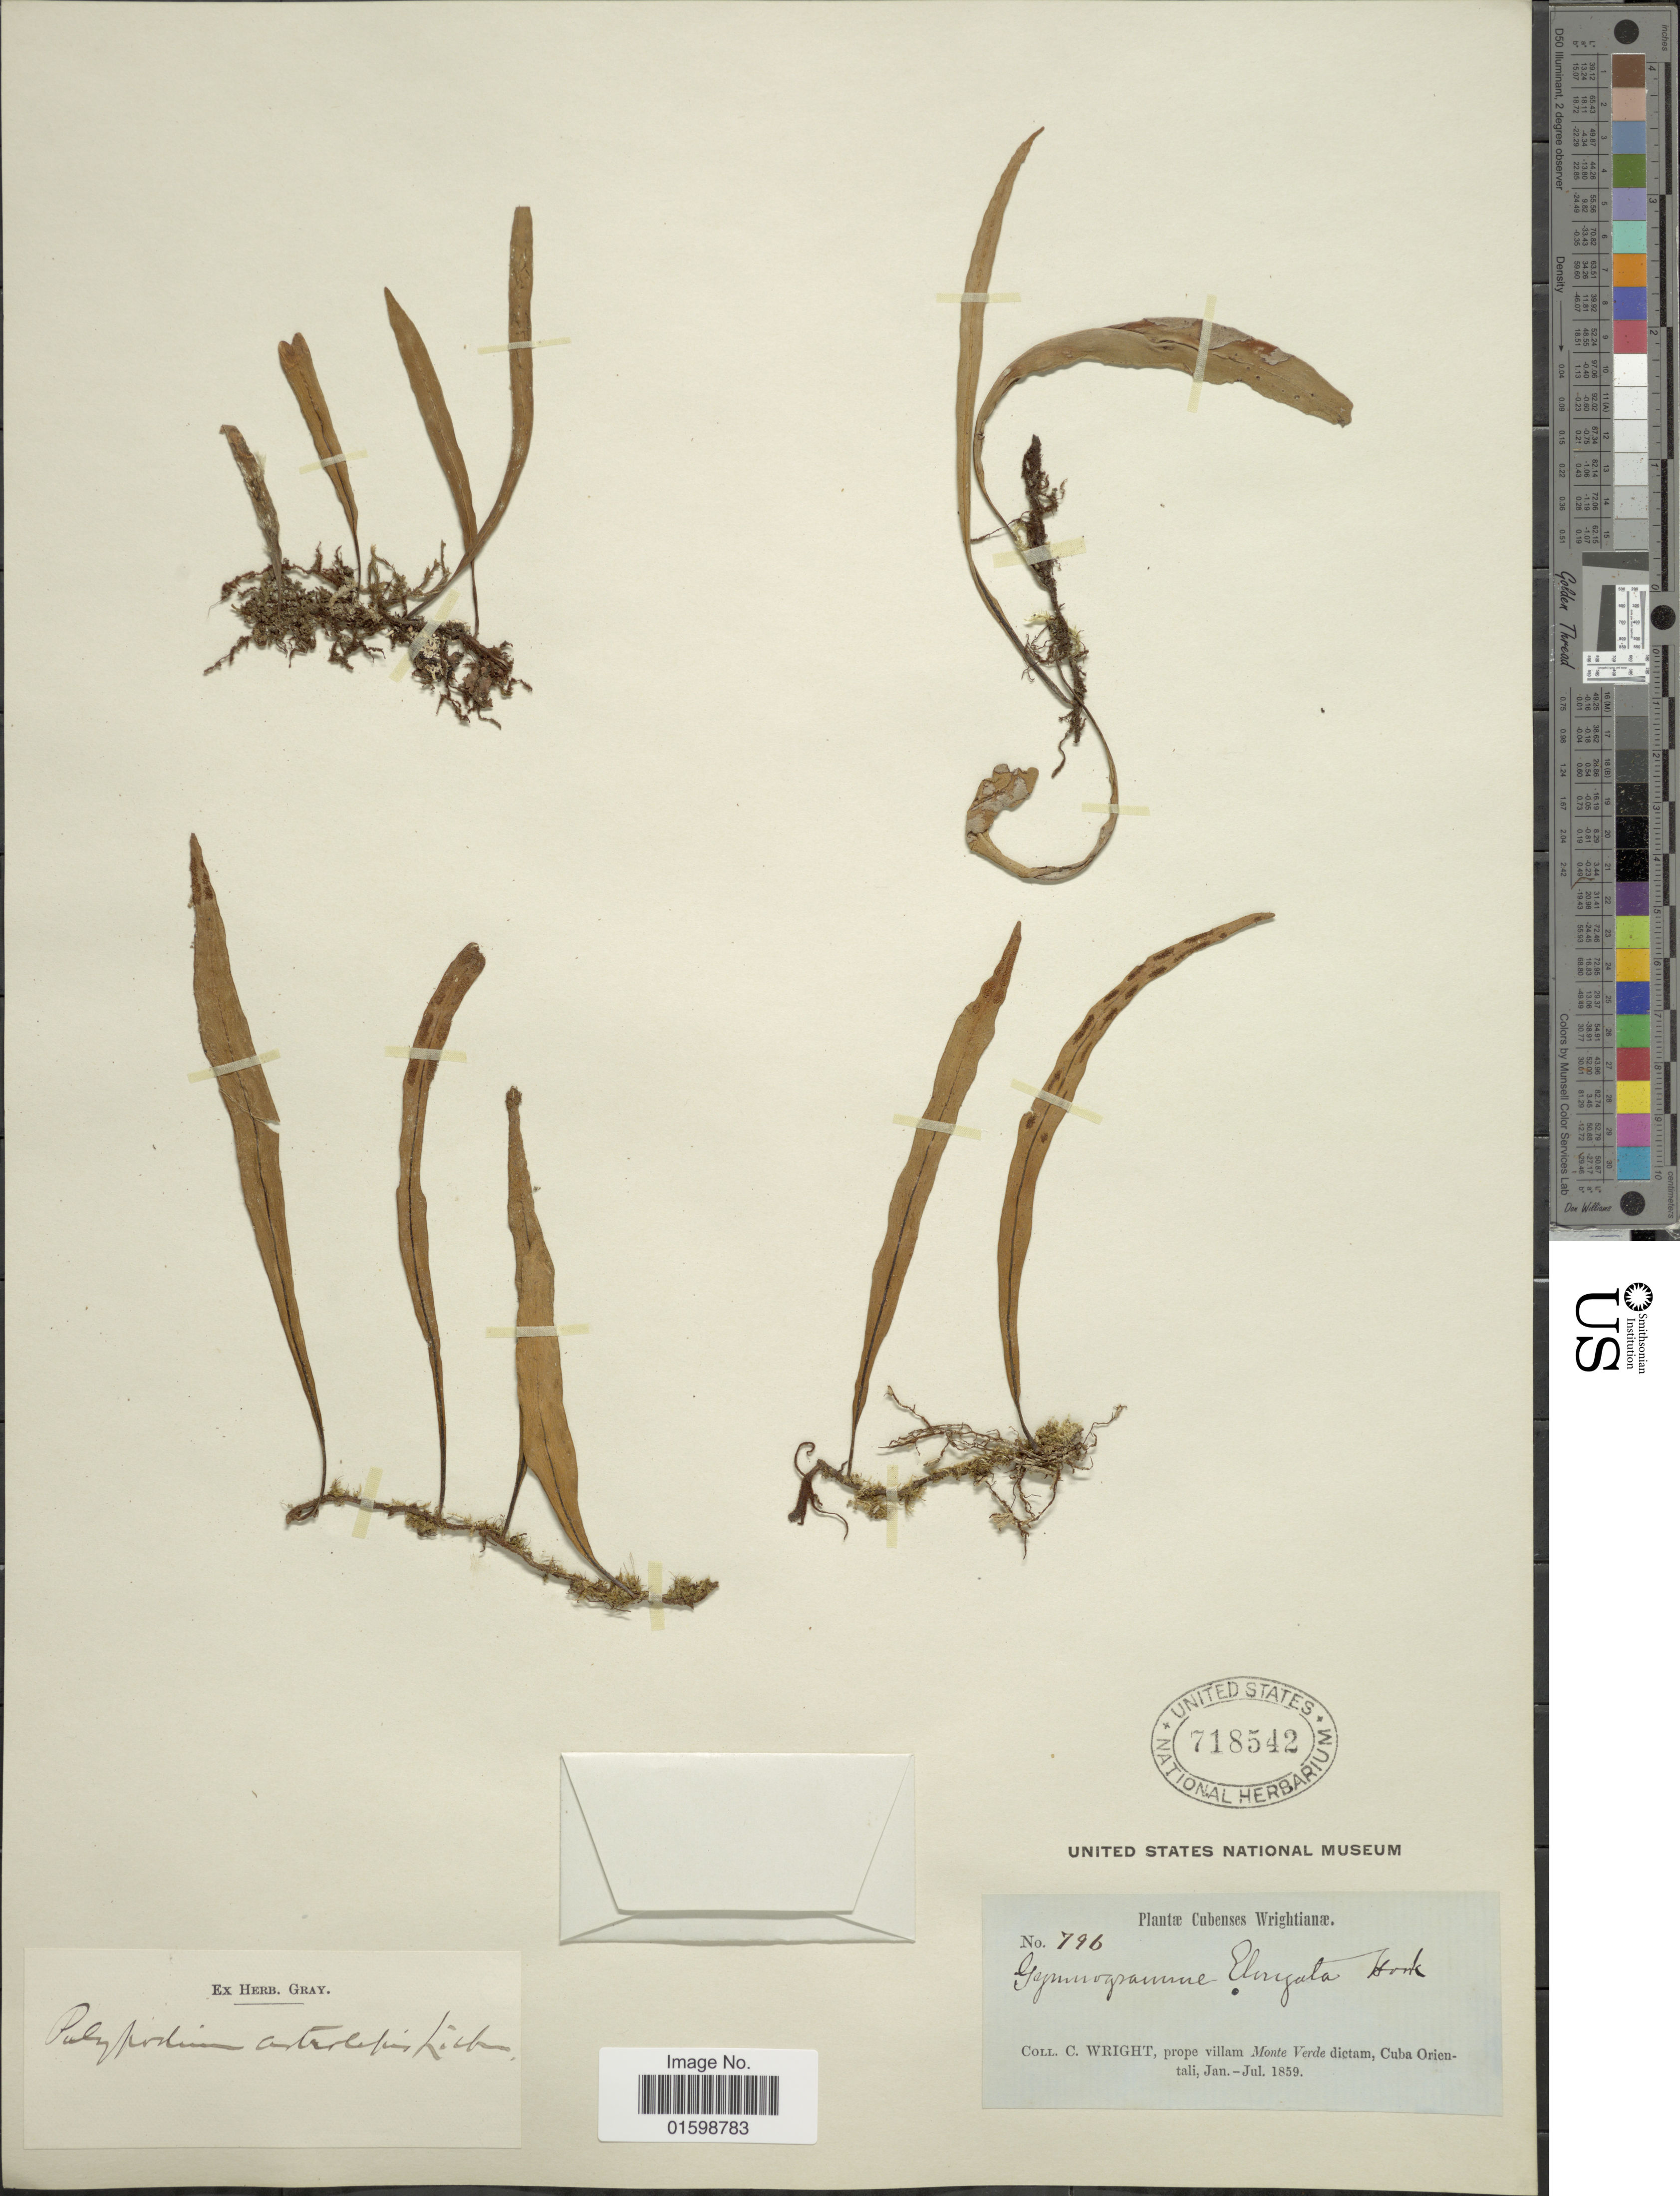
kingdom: Plantae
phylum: Tracheophyta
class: Polypodiopsida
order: Polypodiales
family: Polypodiaceae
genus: Pleopeltis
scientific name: Pleopeltis astrolepis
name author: (Liebm.) E. Fourn.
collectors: C. Wright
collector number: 796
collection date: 1859-01/1859-07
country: Cuba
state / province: Oriente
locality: Prope villam Monte verde dictam, Cuba Orientali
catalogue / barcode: US 718542